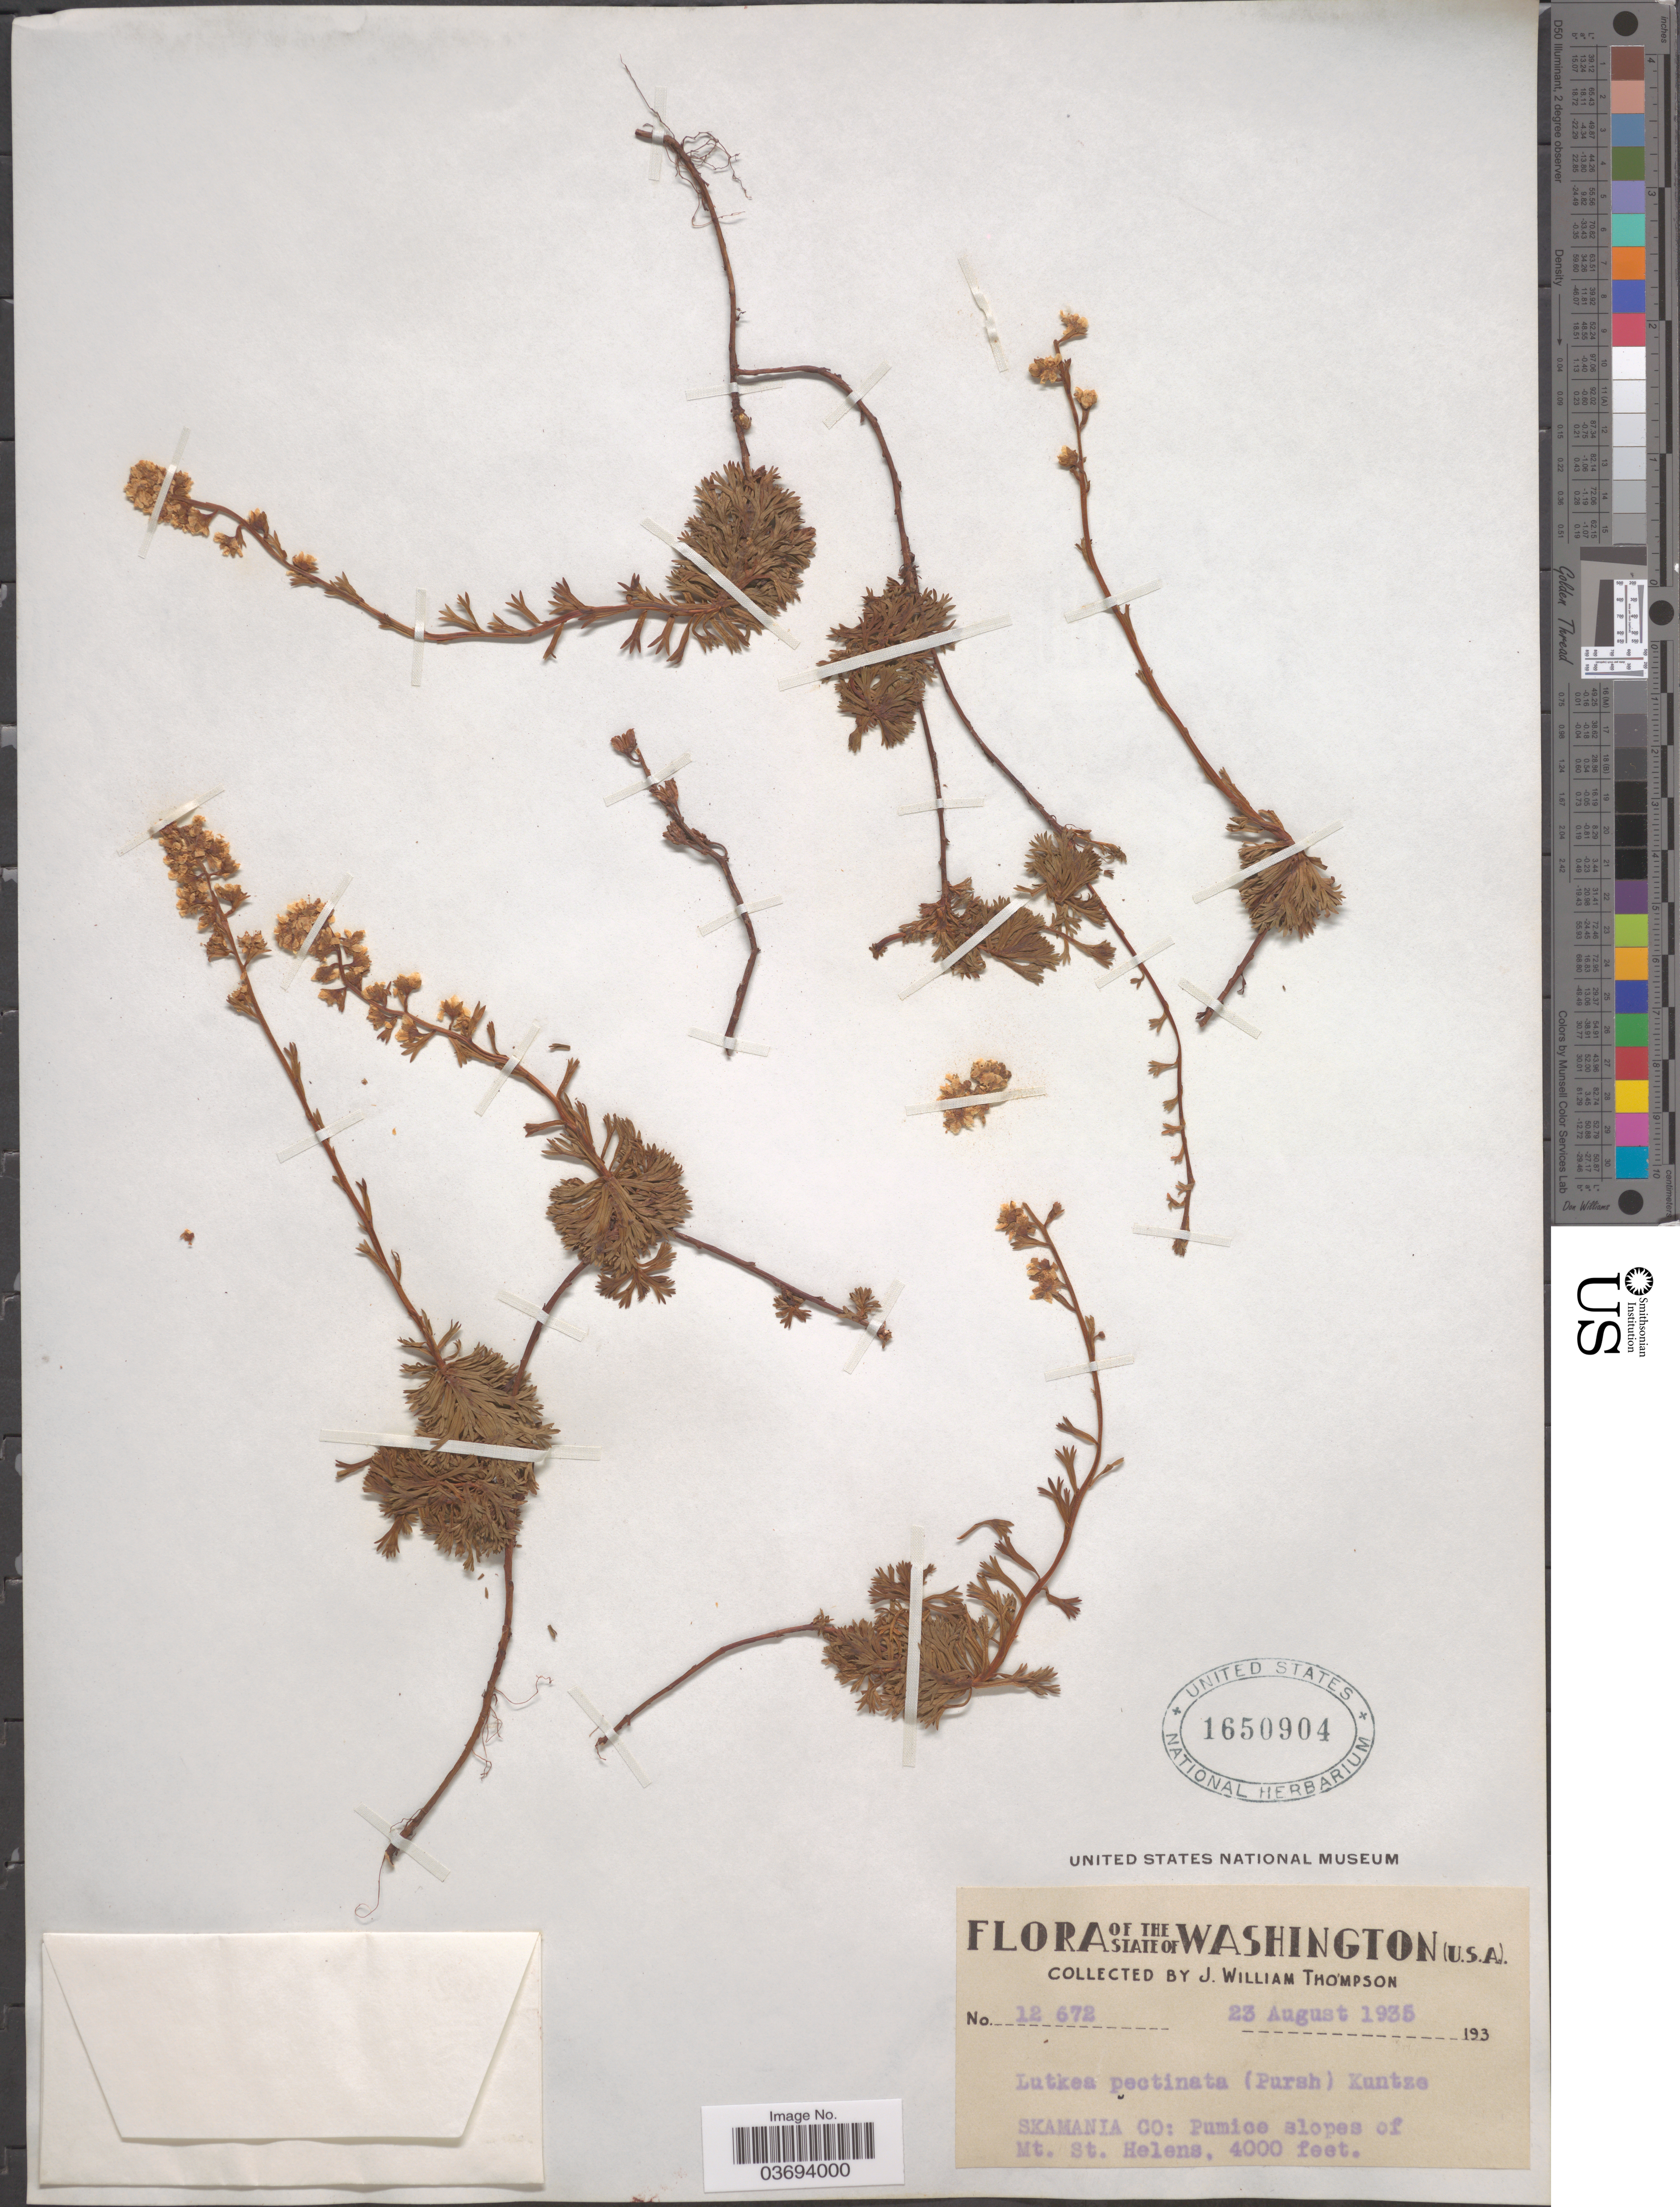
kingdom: Plantae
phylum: Tracheophyta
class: Magnoliopsida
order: Rosales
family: Rosaceae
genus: Luetkea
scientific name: Luetkea pectinata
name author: (Pursh) Kuntze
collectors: J. W. Thompson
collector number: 12672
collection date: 1935-08-23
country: United States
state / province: Washington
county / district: Skamania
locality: Skamania Co: Pumice slopes of Mt. St. Helens.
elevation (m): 1219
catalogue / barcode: US 1650904